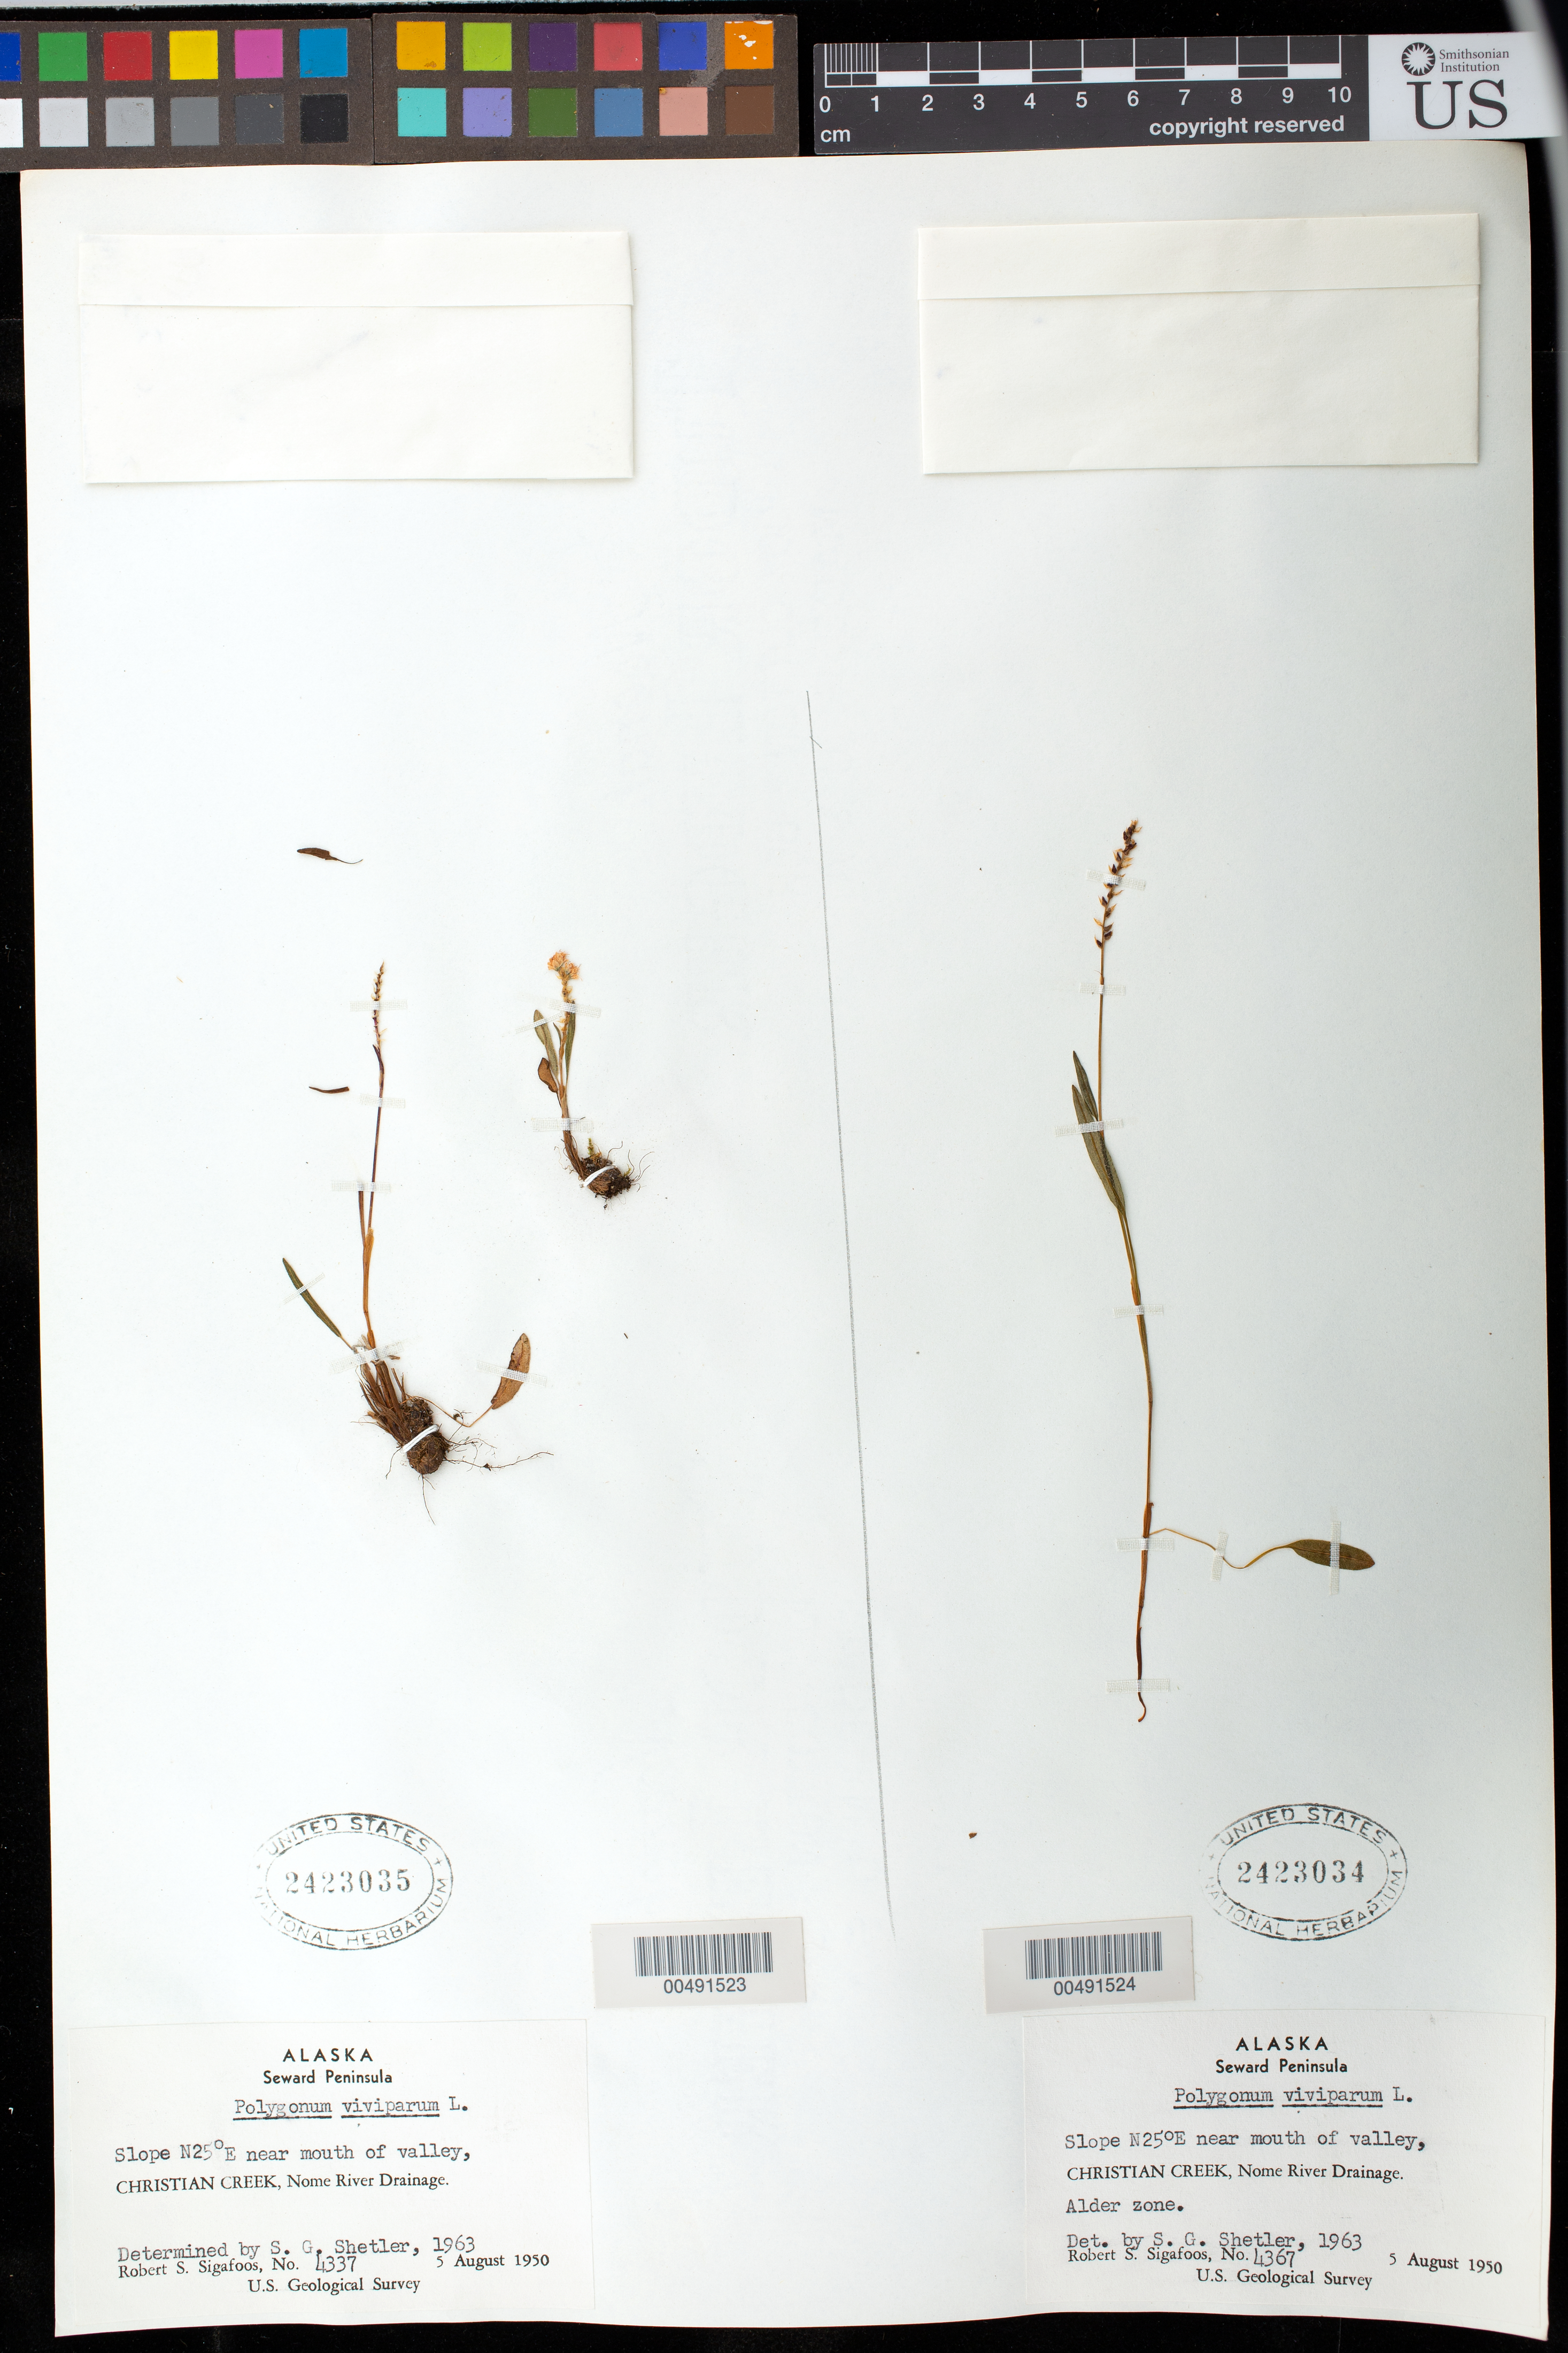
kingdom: Plantae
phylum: Tracheophyta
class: Magnoliopsida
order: Caryophyllales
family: Polygonaceae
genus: Bistorta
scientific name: Bistorta vivipara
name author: (L.) Delarbre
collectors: R. Sigafoos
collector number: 4337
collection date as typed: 05 Aug 1950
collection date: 1950-08-05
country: United States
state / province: Alaska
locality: Christian Creek, Nome River Drainage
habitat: Slope N25°E near mouth of valley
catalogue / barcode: US 2423035